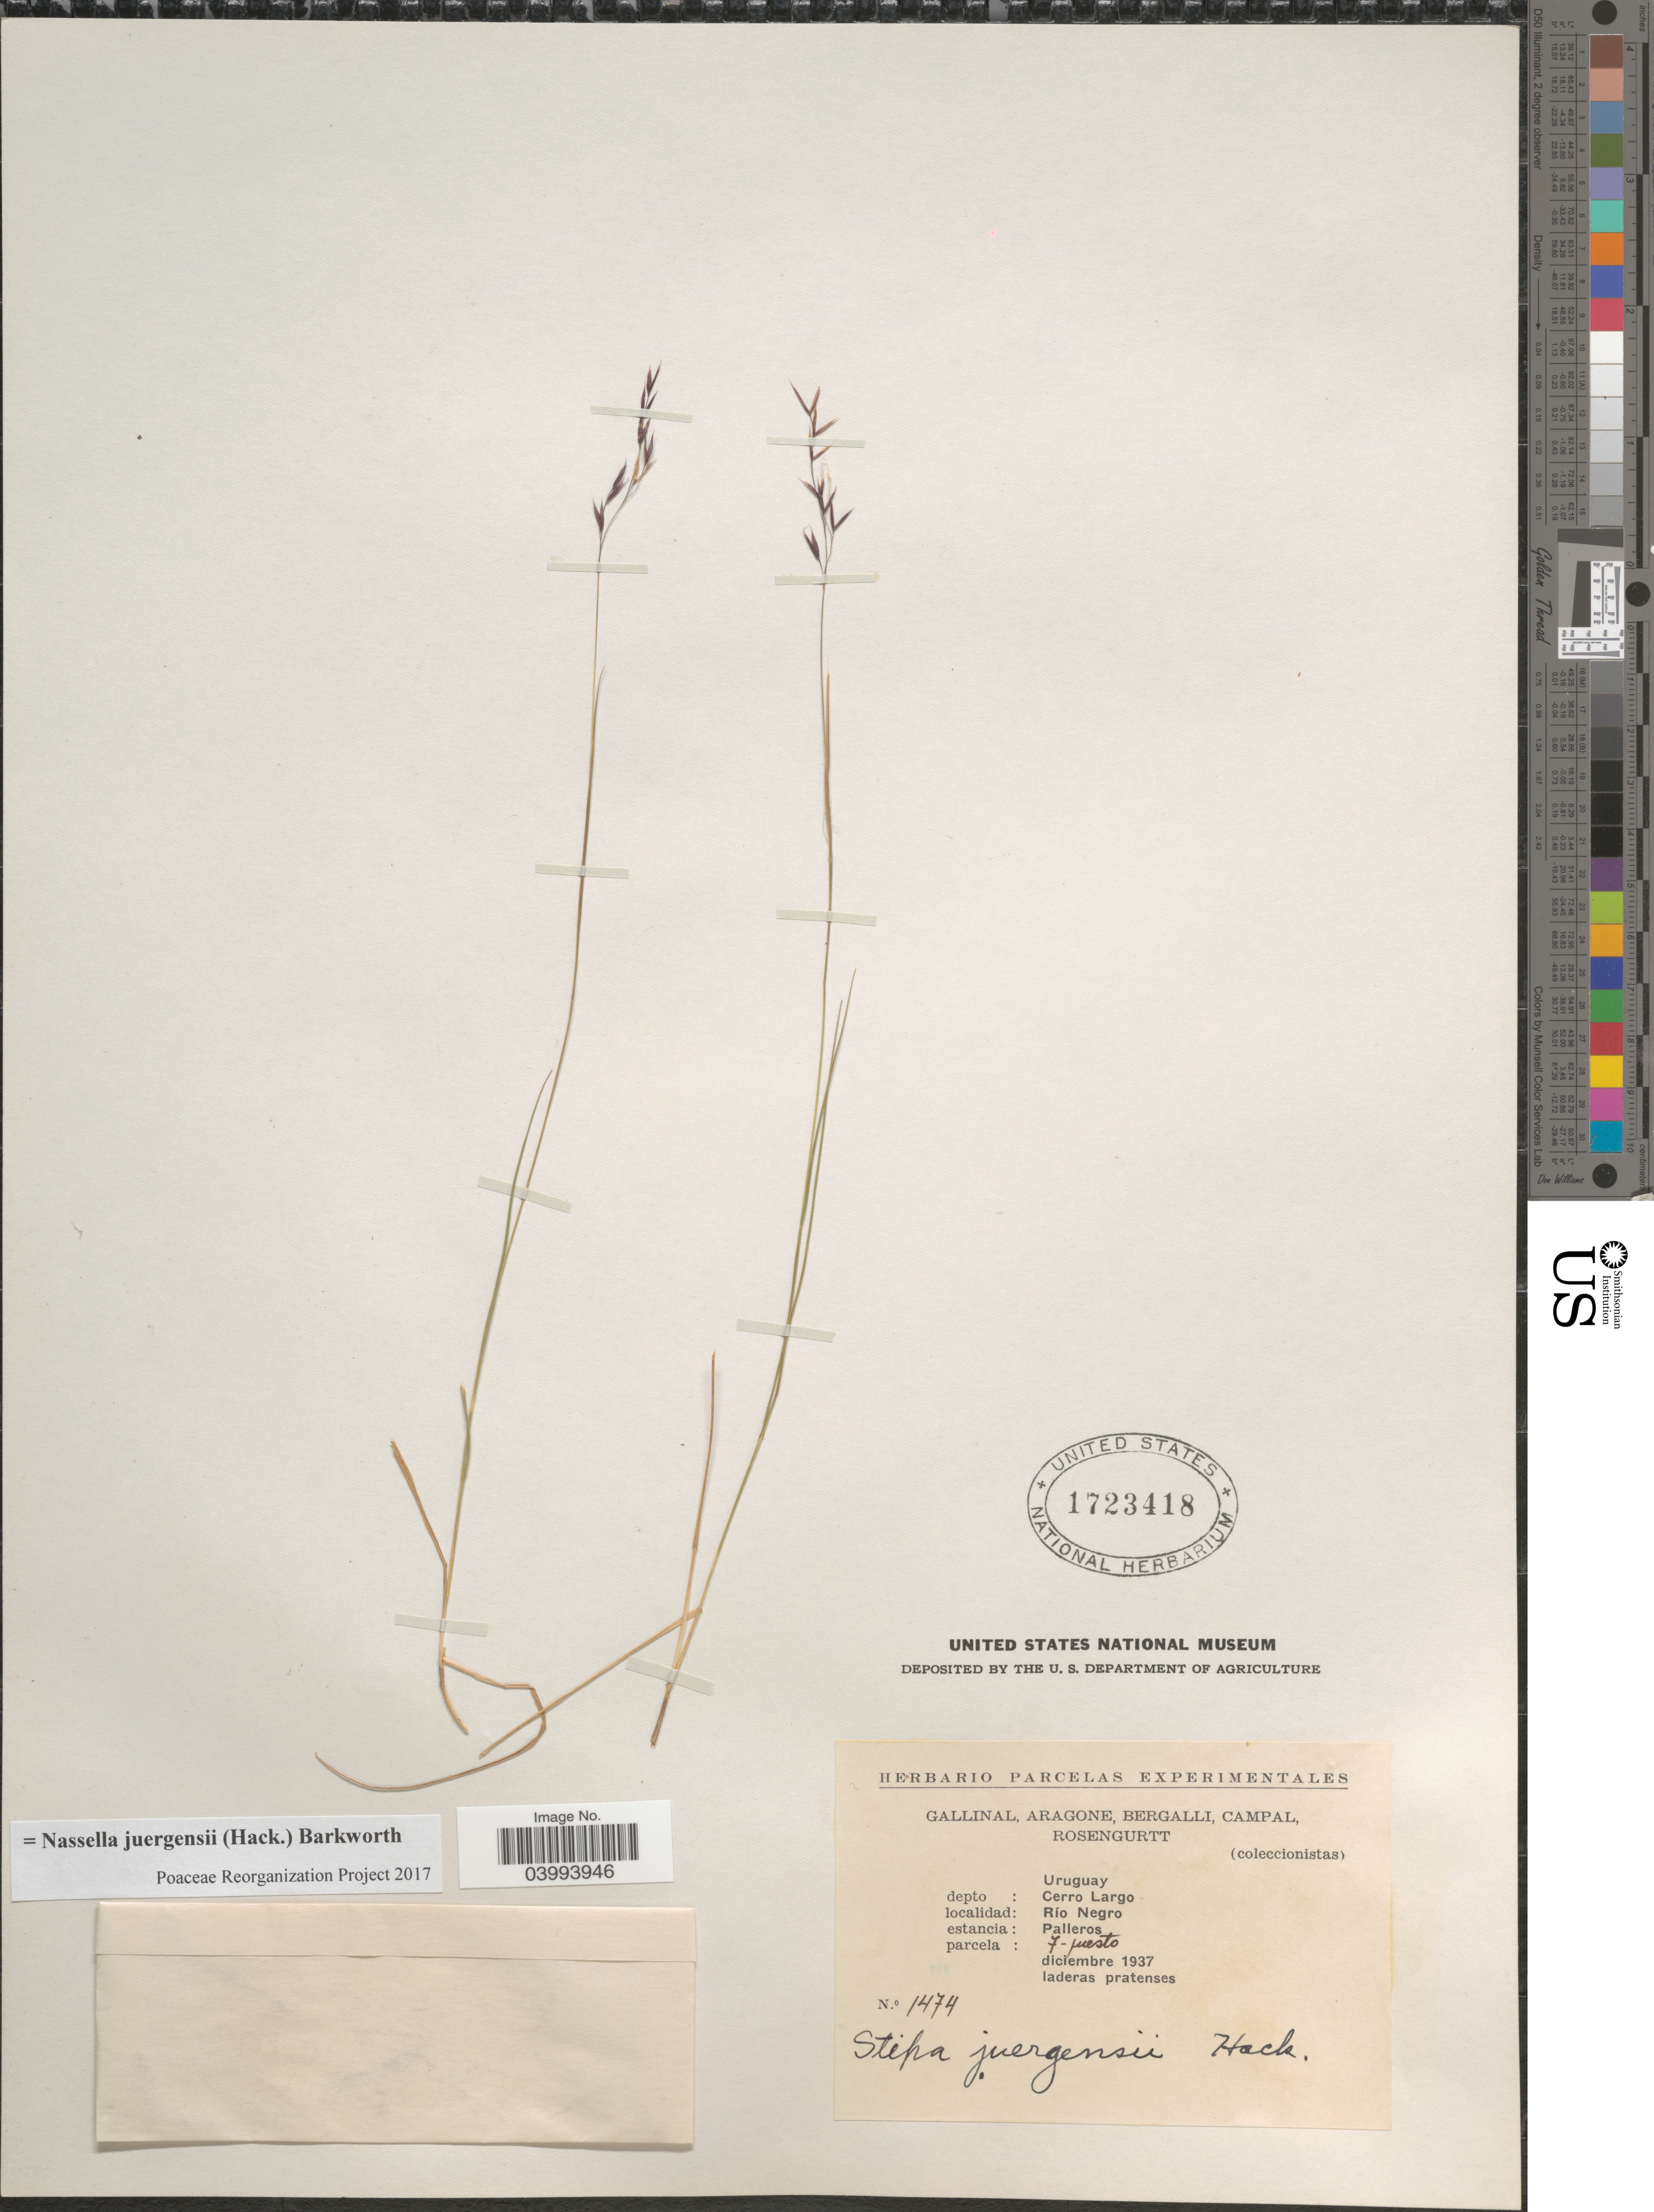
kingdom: Plantae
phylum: Tracheophyta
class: Liliopsida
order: Poales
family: Poaceae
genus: Nassella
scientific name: Nassella juergensii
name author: (Hack.) Barkworth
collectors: -. Gallinal, -- Aragone, -- Bergalli, -- Campal & Rosengurtt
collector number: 1474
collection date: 1937-12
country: Uruguay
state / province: Cerro Largo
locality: Depto: Cerro Largo. Río Negro. Estancia: Palleros. Parcela: 7- juesto.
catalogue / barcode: US 1723418